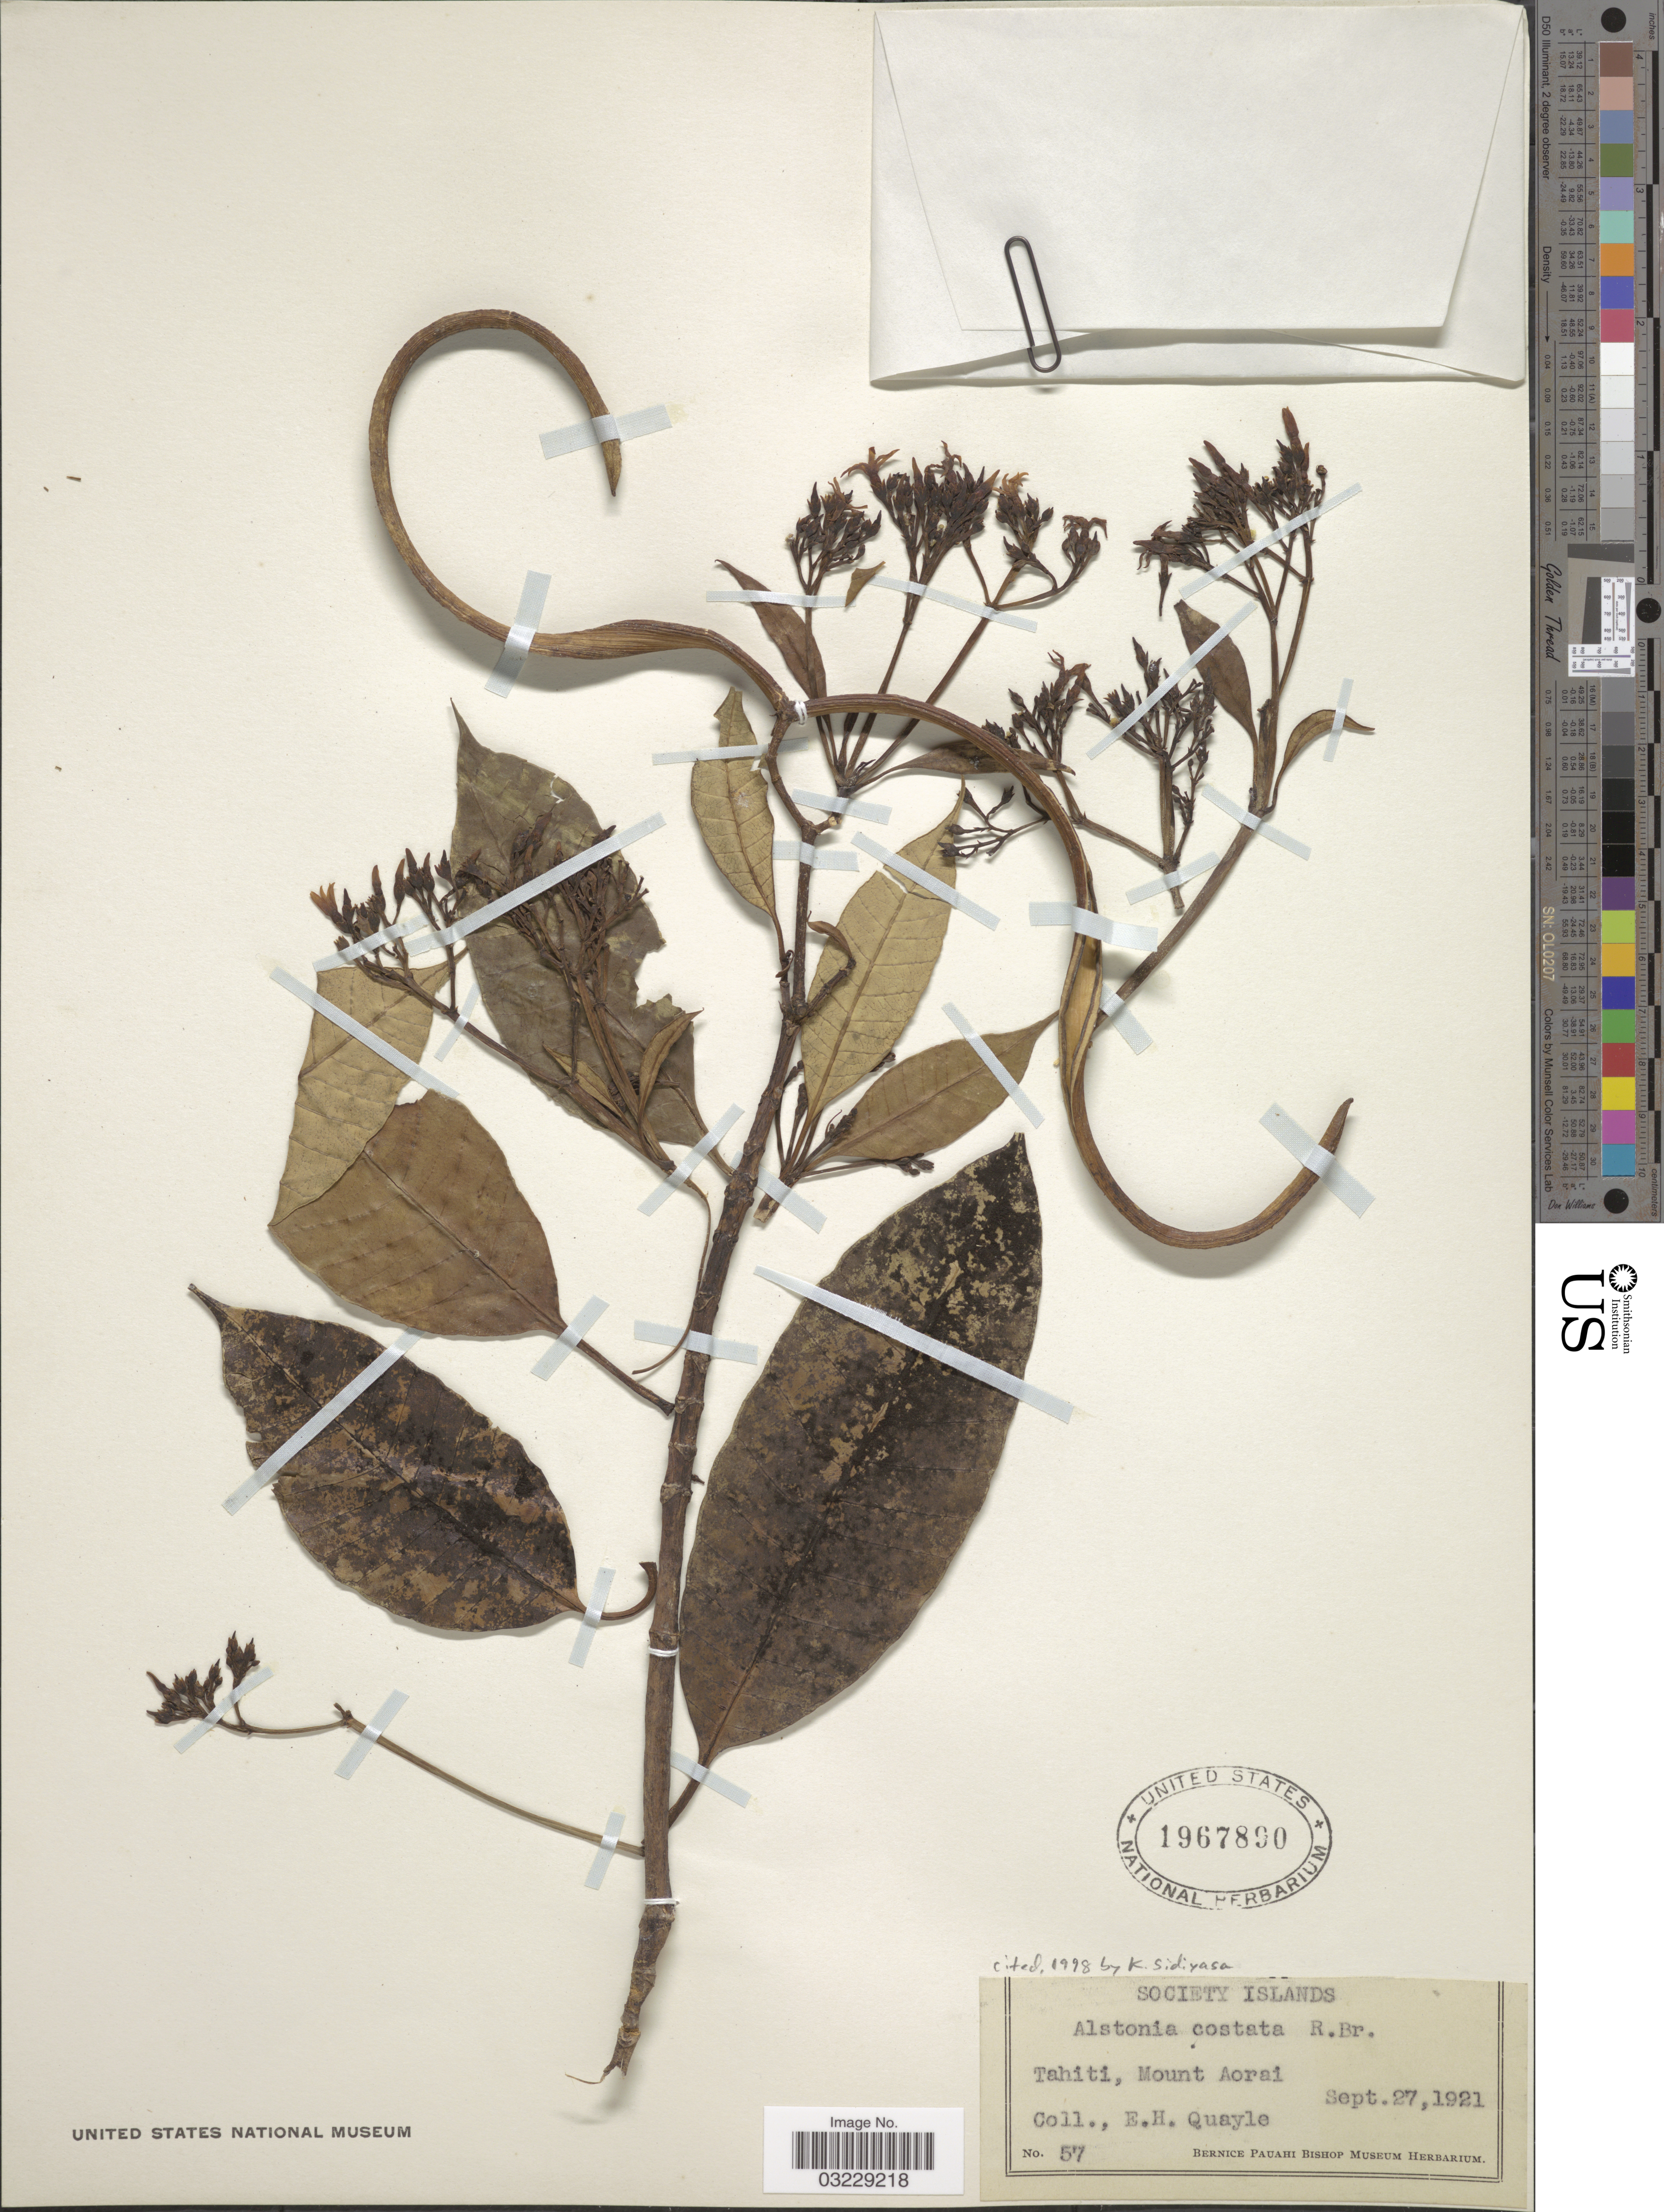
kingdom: Plantae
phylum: Tracheophyta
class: Magnoliopsida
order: Gentianales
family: Apocynaceae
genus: Alstonia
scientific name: Alstonia costata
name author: (G. Forst.) R. Br.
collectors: E. Quayle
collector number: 57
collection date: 1921-09-27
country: French Polynesia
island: Tahiti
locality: Society Islands. Tahiti, Mount Aorai.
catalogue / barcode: US 1967890